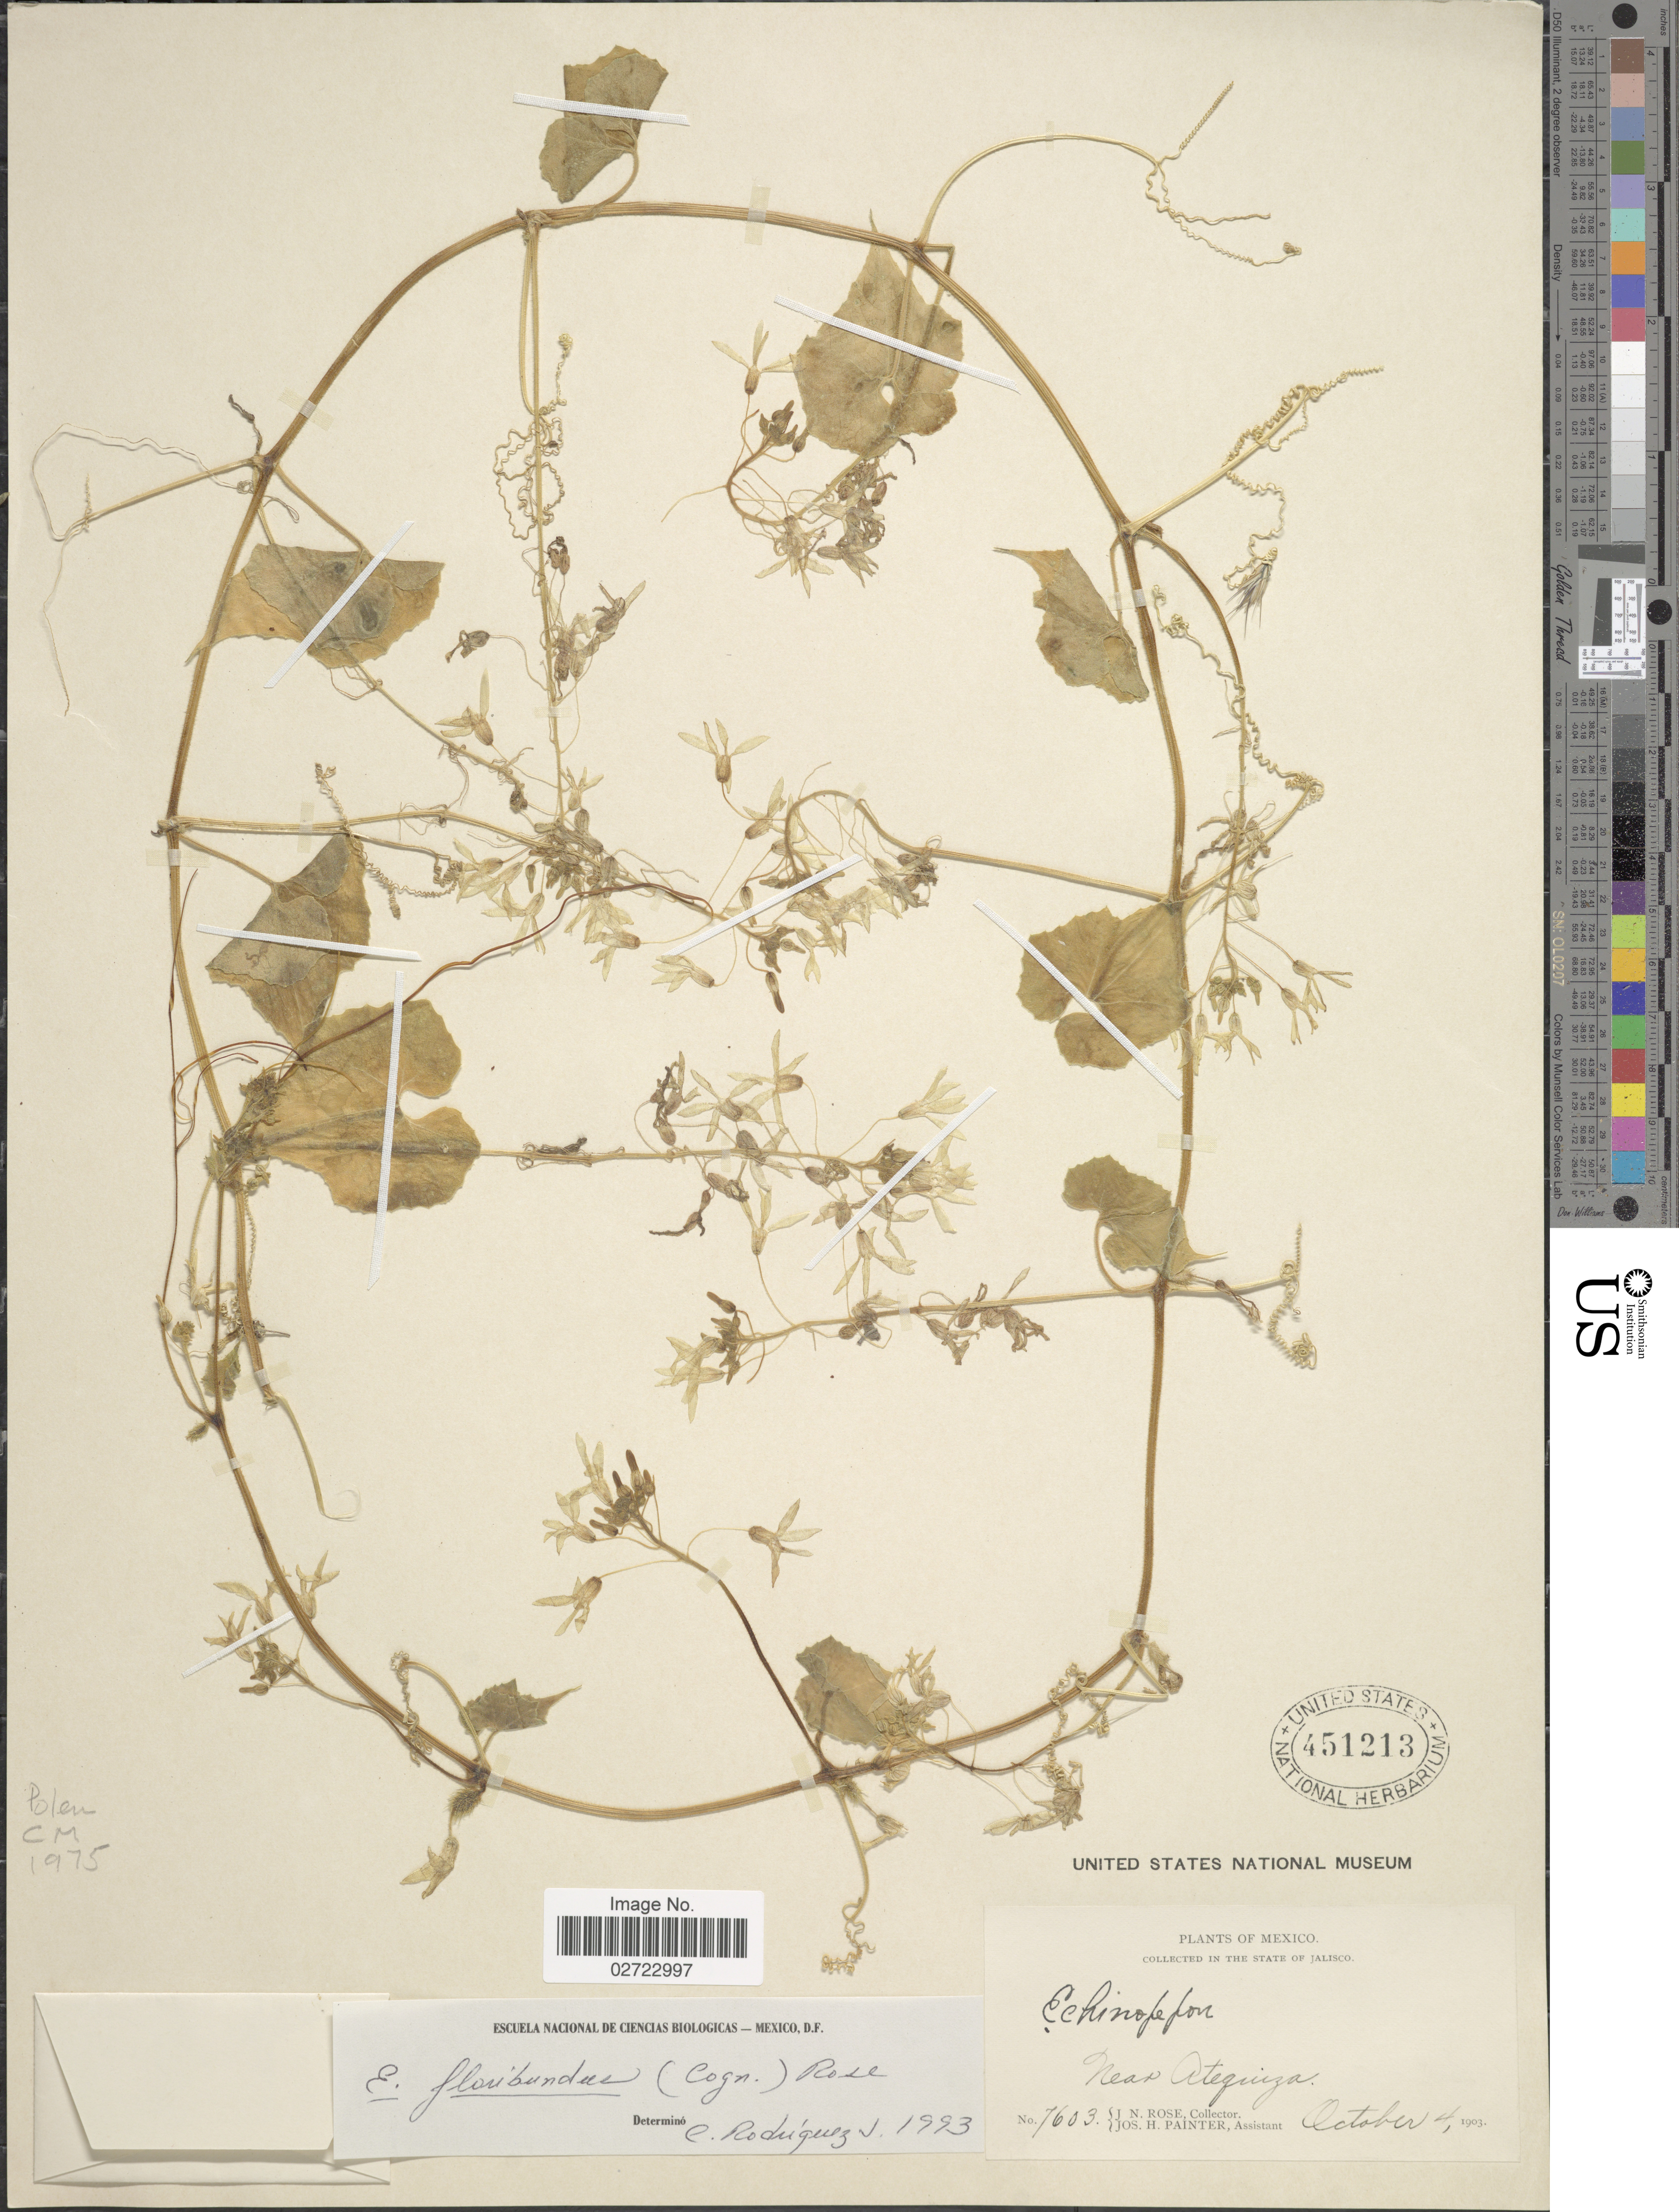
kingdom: Plantae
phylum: Tracheophyta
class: Magnoliopsida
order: Cucurbitales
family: Cucurbitaceae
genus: Echinopepon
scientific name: Echinopepon floribundus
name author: (Cogn.) Rose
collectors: J. N. Rose & J. H. Painter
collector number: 7603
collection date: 1903-10-04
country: Mexico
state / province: Jalisco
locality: Near Atequiza.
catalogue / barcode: US 451213